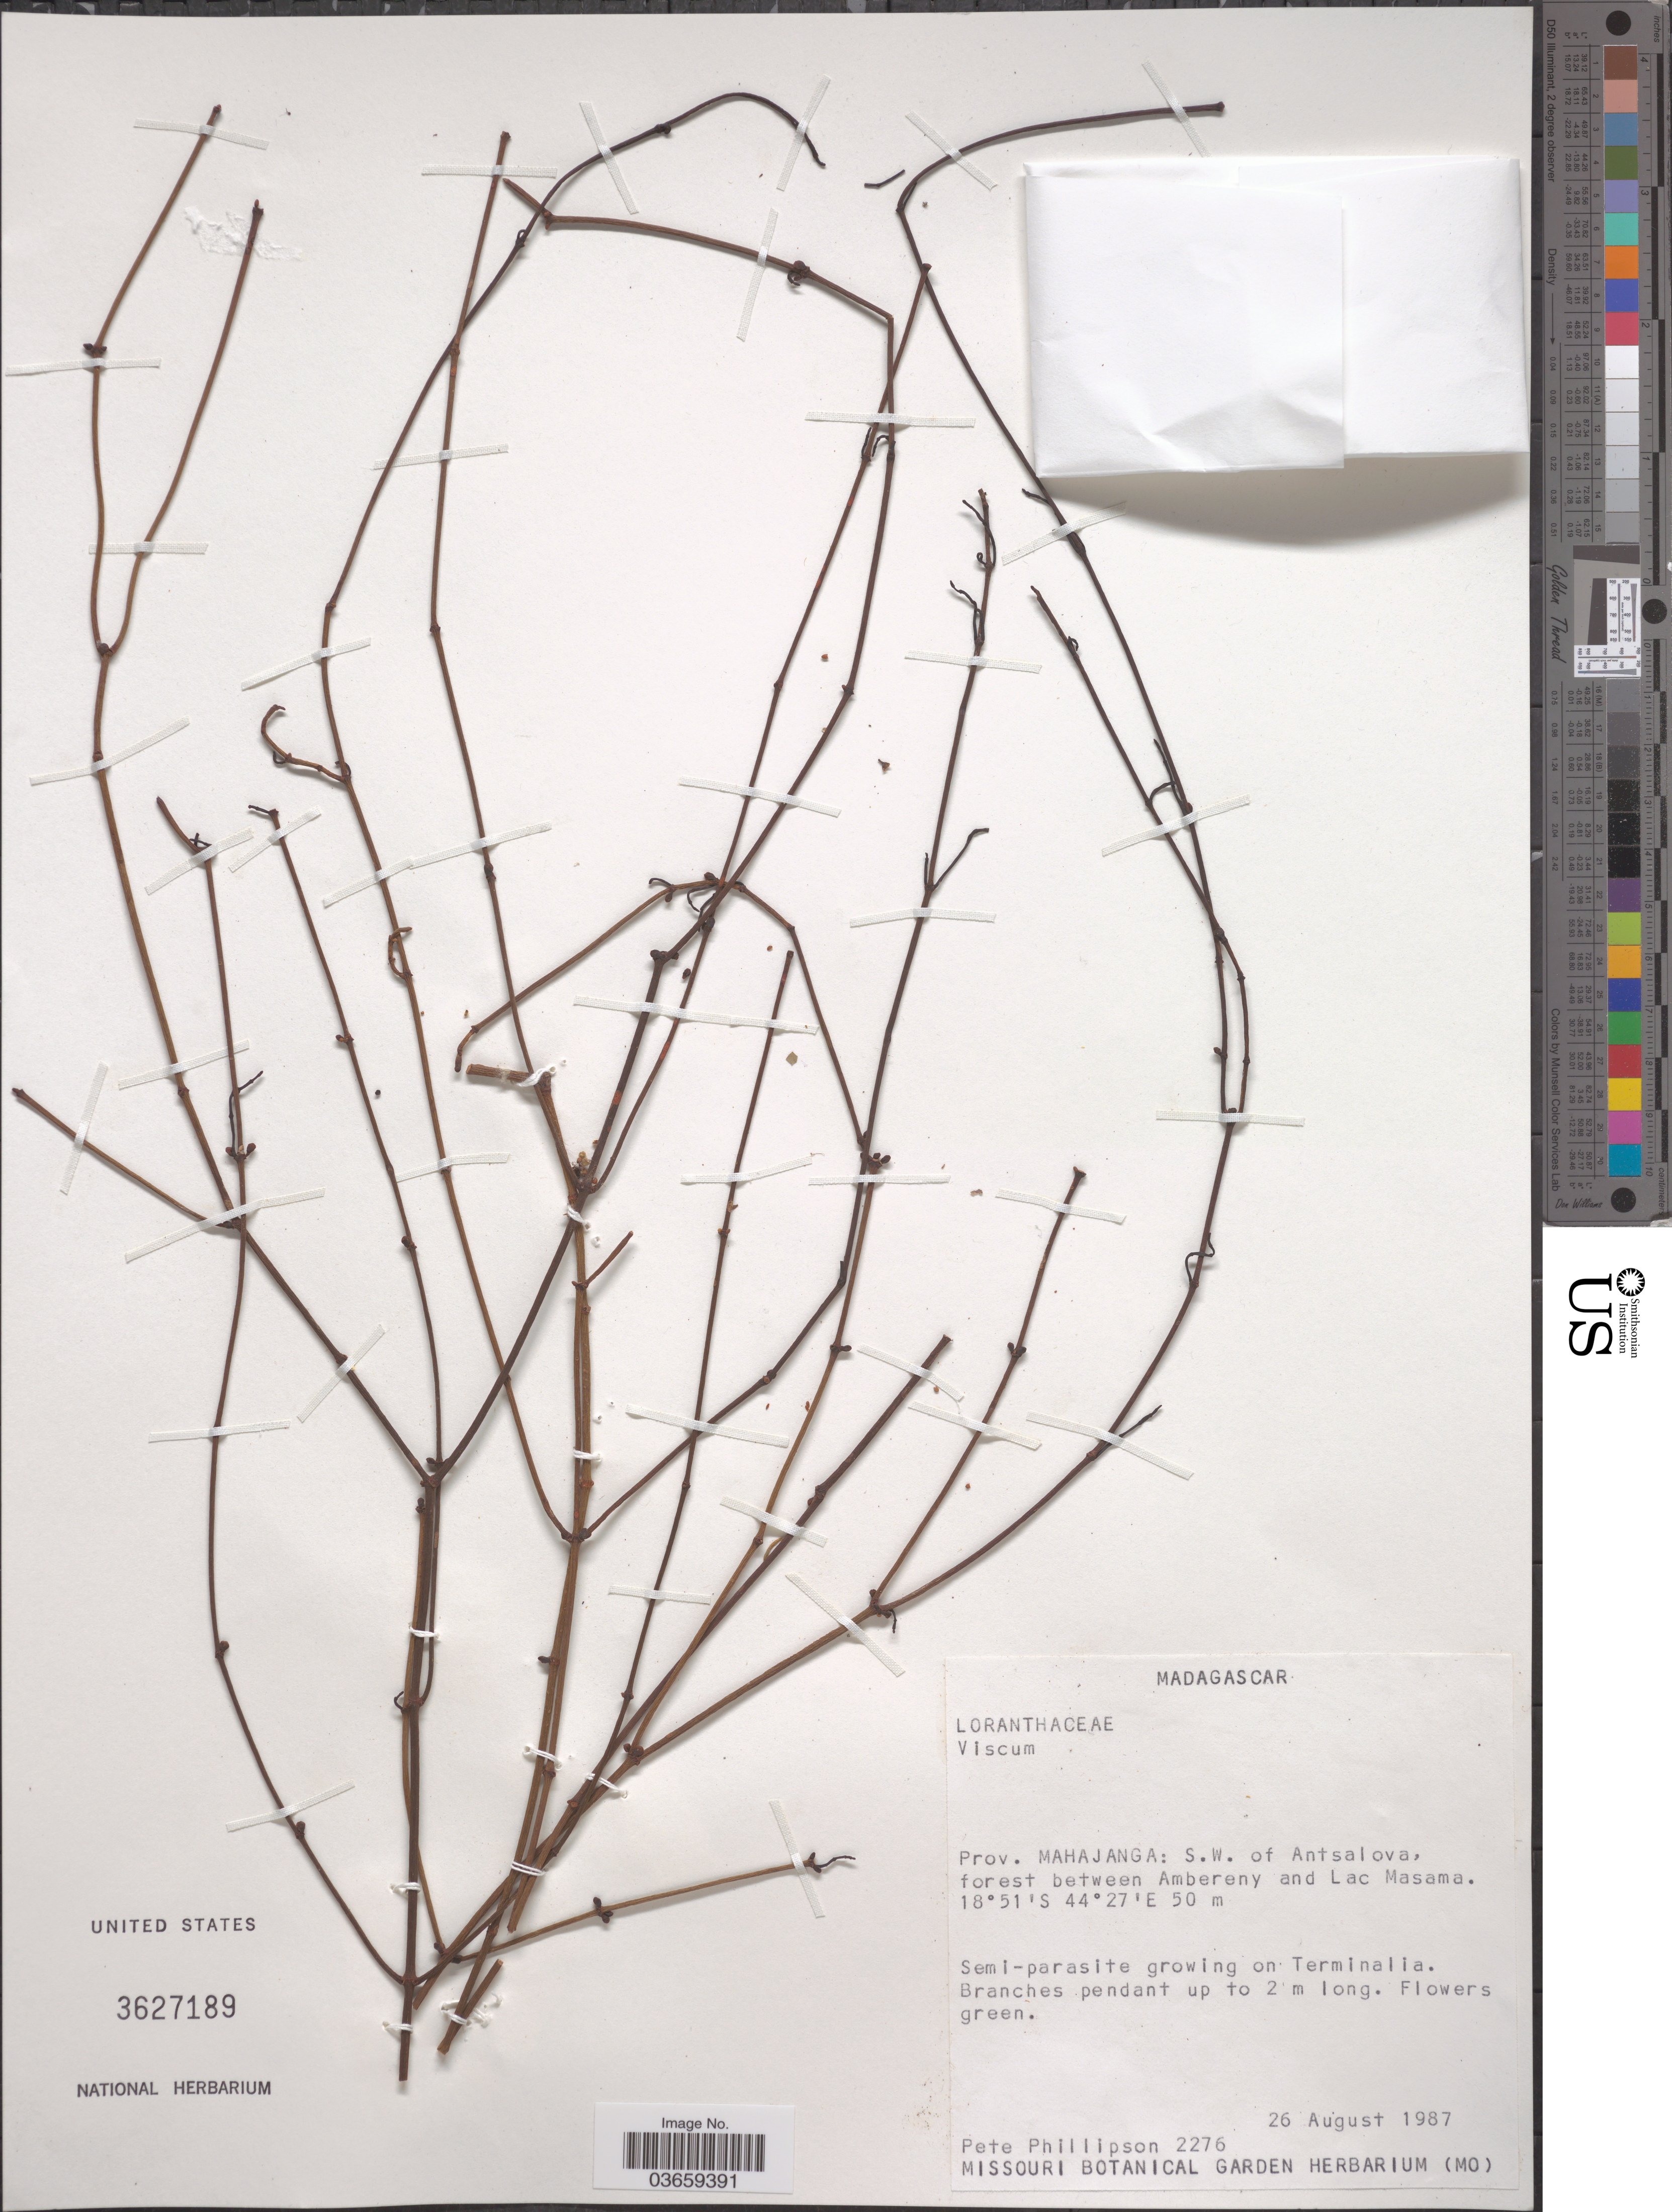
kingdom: Plantae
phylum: Tracheophyta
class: Magnoliopsida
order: Santalales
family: Viscaceae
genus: Viscum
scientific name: Viscum sp.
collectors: P. B. Phillipson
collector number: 2276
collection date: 1987-08-26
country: Madagascar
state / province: Melaky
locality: S.W. of Antsalova, forest between Ambereny and lac Masama.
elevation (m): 50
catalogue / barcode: US 3627189